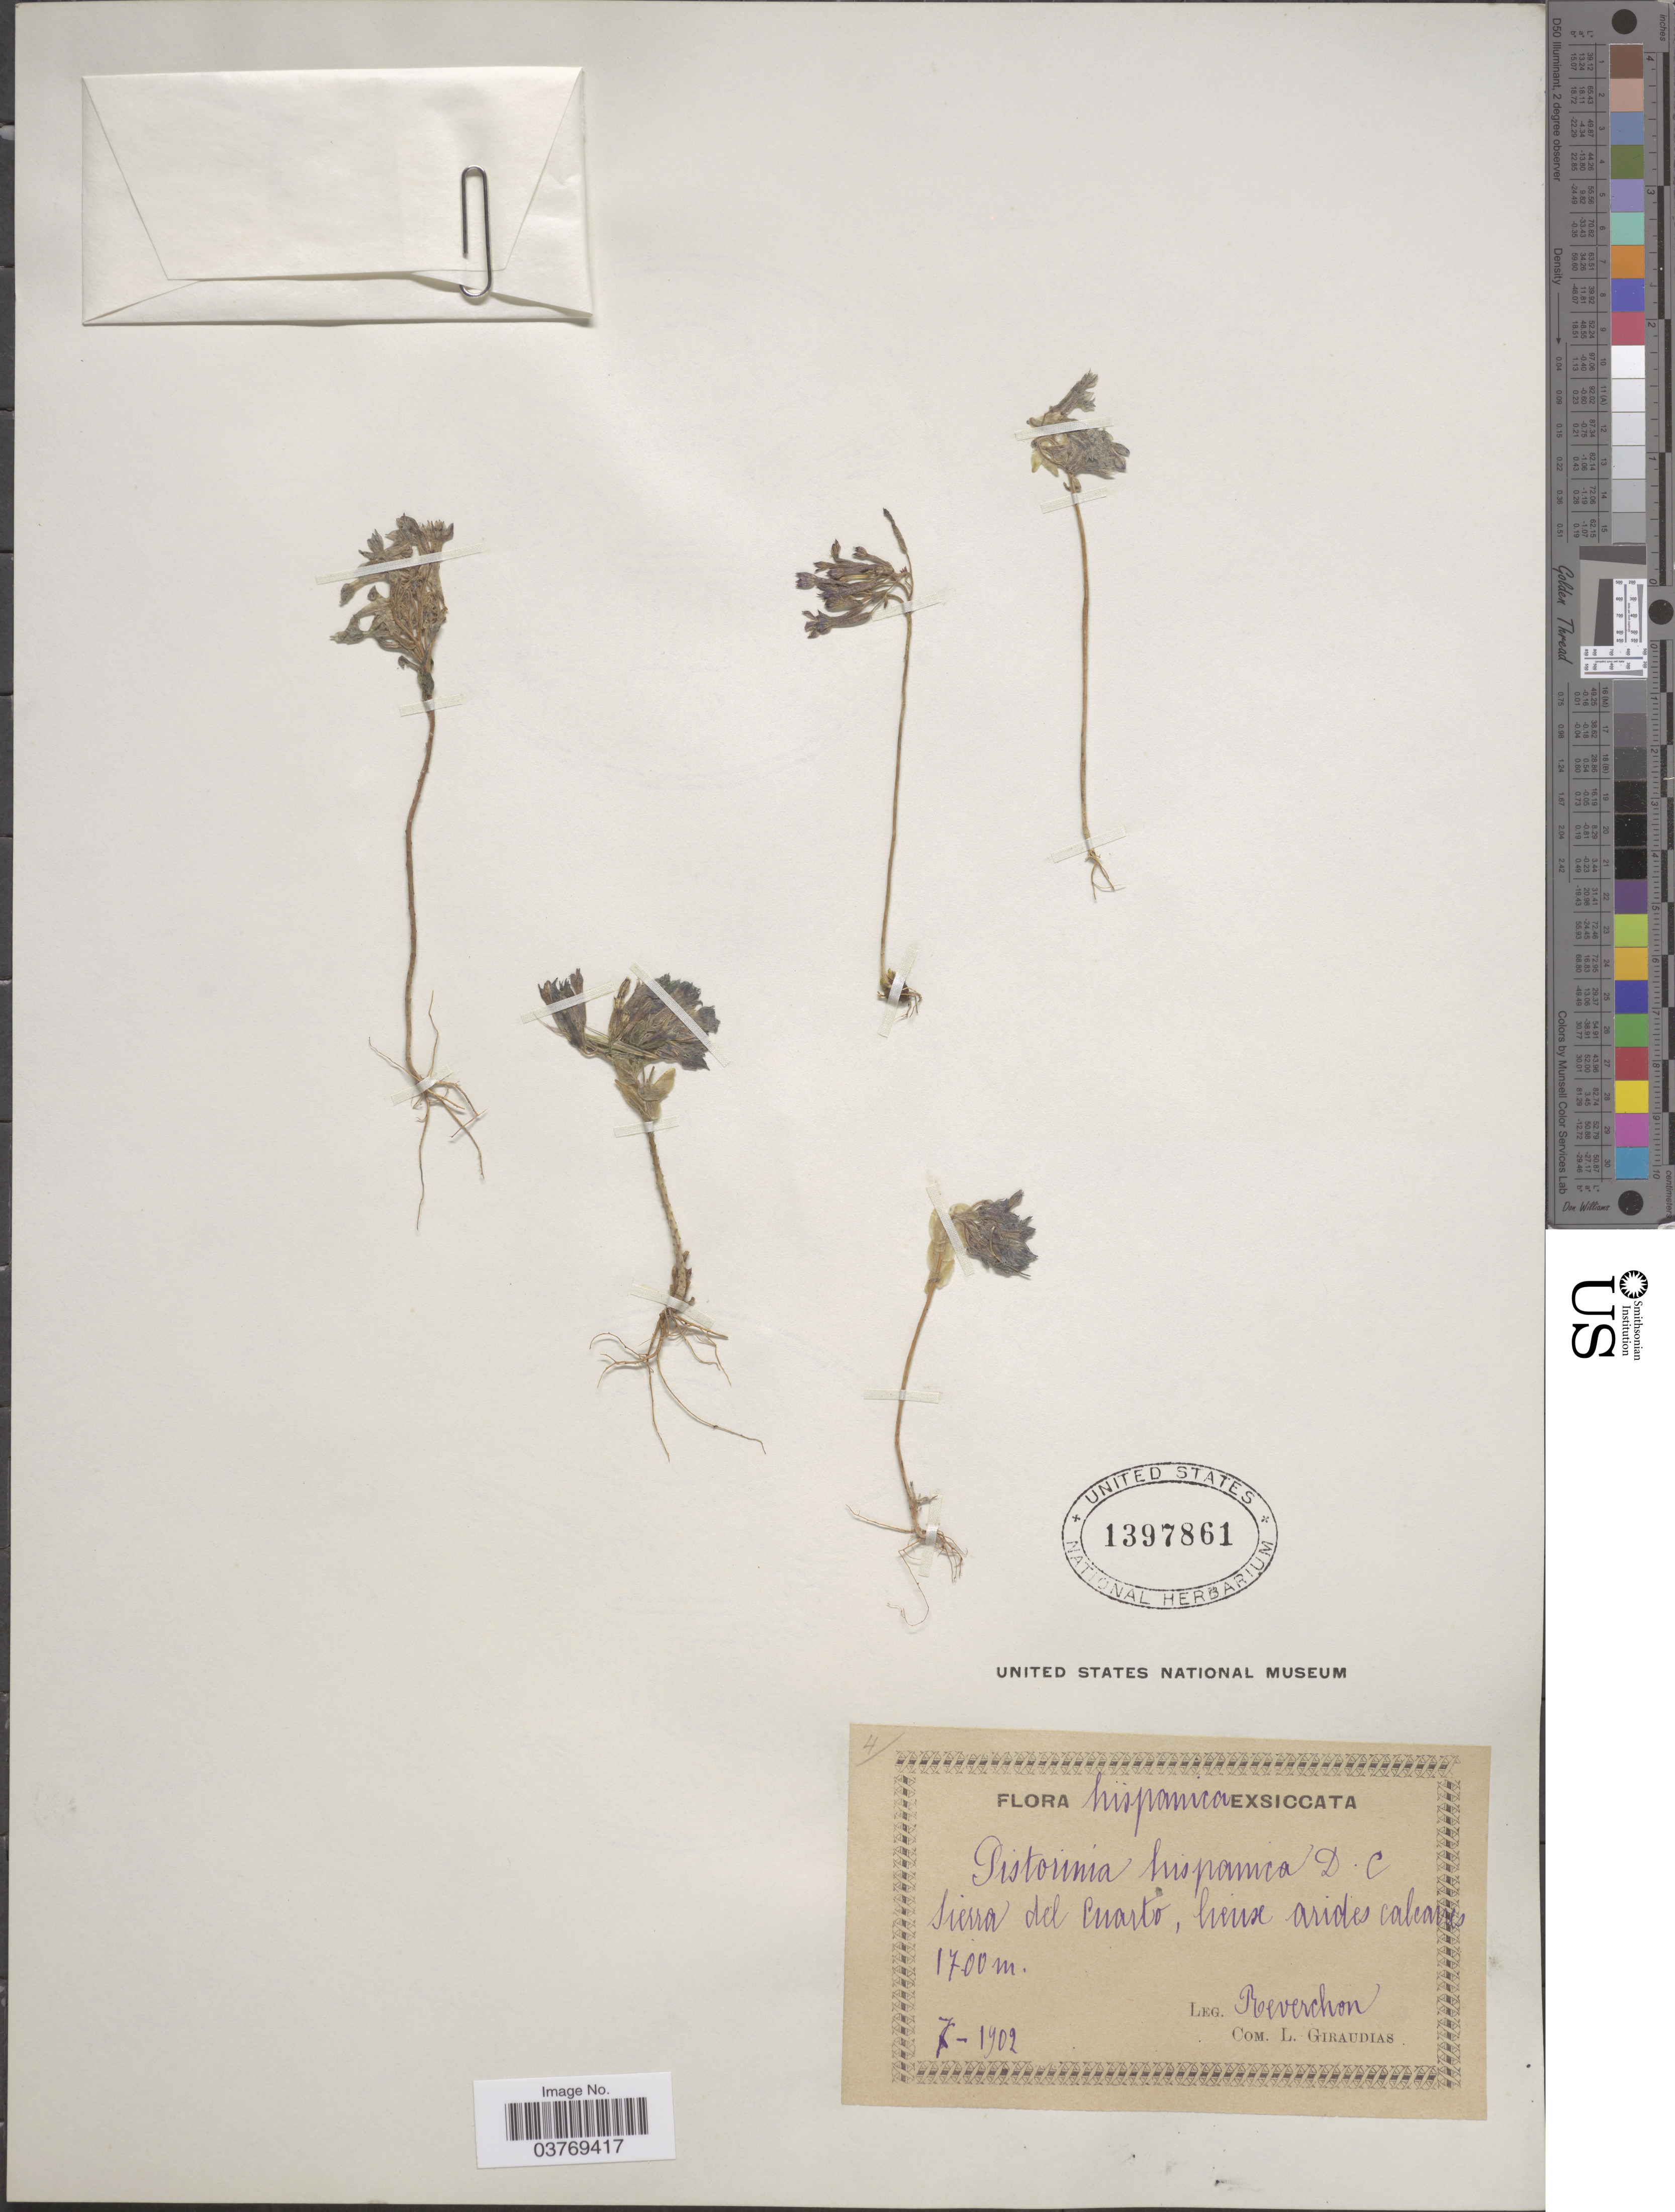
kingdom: Plantae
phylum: Tracheophyta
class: Magnoliopsida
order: Saxifragales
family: Crassulaceae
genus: Pistorinia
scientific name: Pistorinia hispanica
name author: (L.) DC.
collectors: -. Reverchon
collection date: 1902-07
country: Spain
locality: Hispannica. Sierra del Cuarto, lieux arides calcaires.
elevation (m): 1700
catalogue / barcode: US 1397861